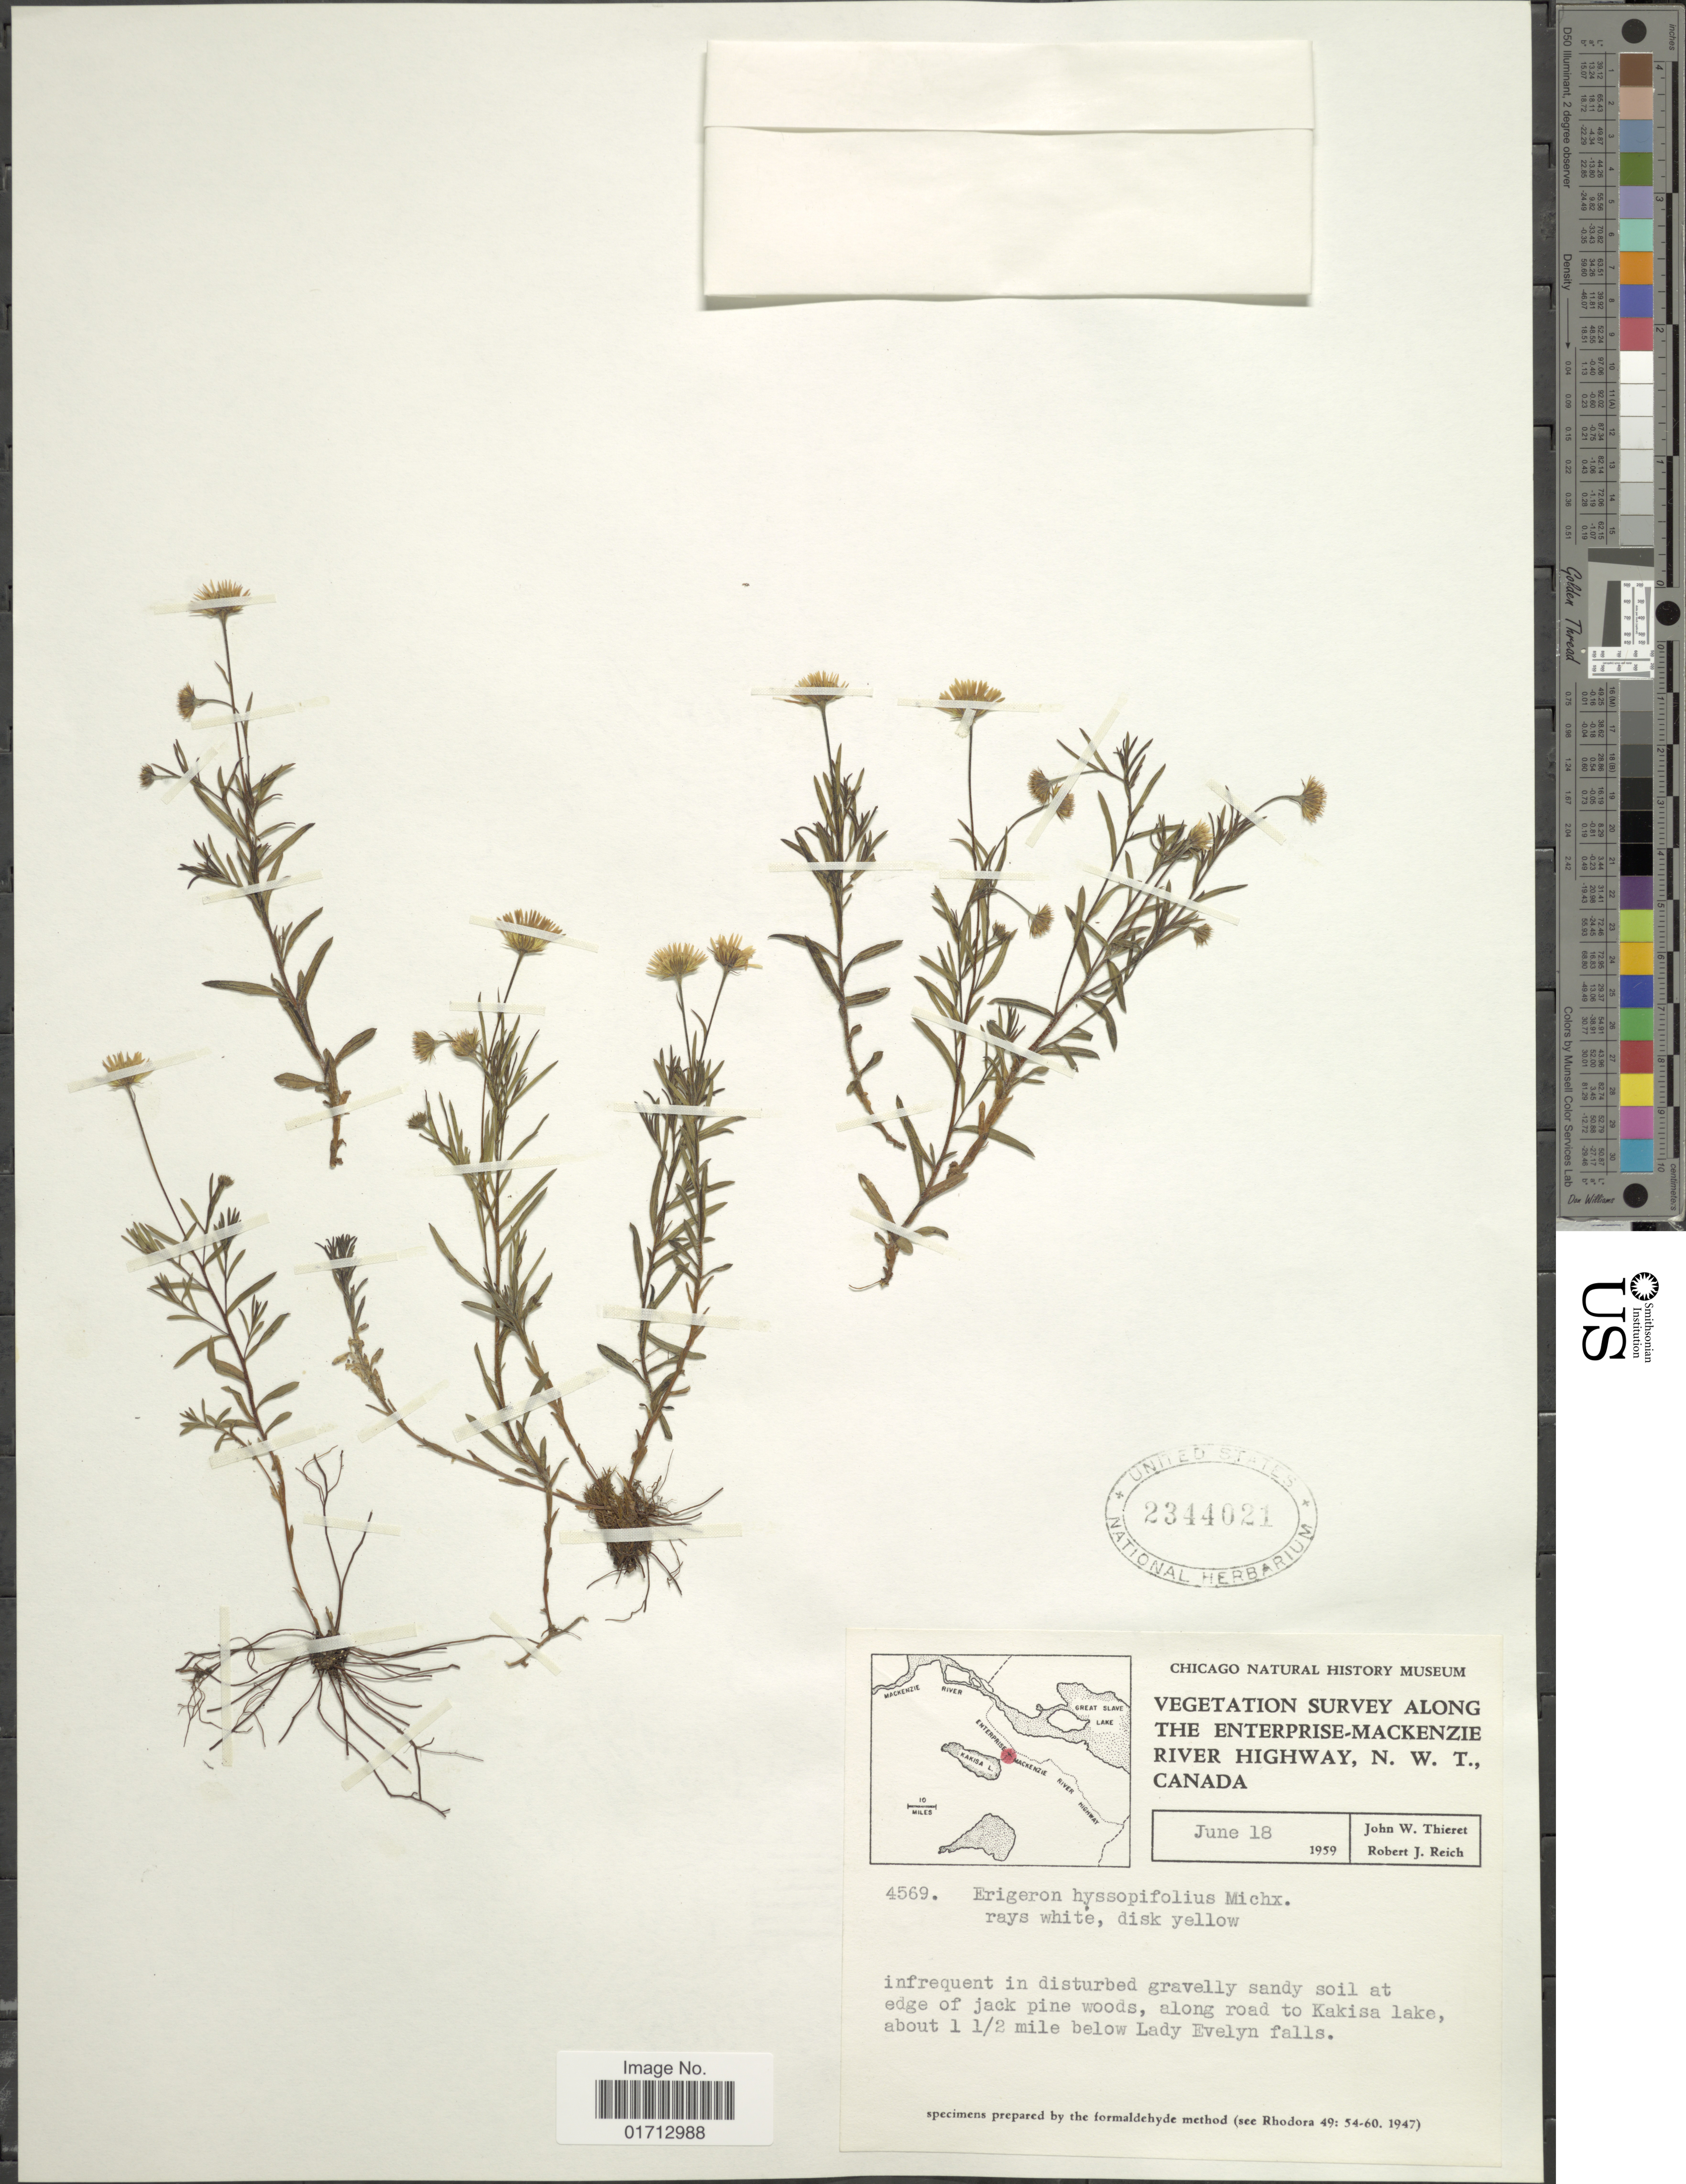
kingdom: Plantae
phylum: Tracheophyta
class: Magnoliopsida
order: Asterales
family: Asteraceae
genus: Erigeron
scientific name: Erigeron hyssopifolius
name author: Michx.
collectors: J. W. Thieret & R. Reich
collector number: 4569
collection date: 1959-06-18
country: Canada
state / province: Northwest Territories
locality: Along the Enterprise-MacKenzie River Highway, along road to Kakisa Lake, about 1 1/2 miles below Lady Evelyn falls.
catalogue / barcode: US 2344021